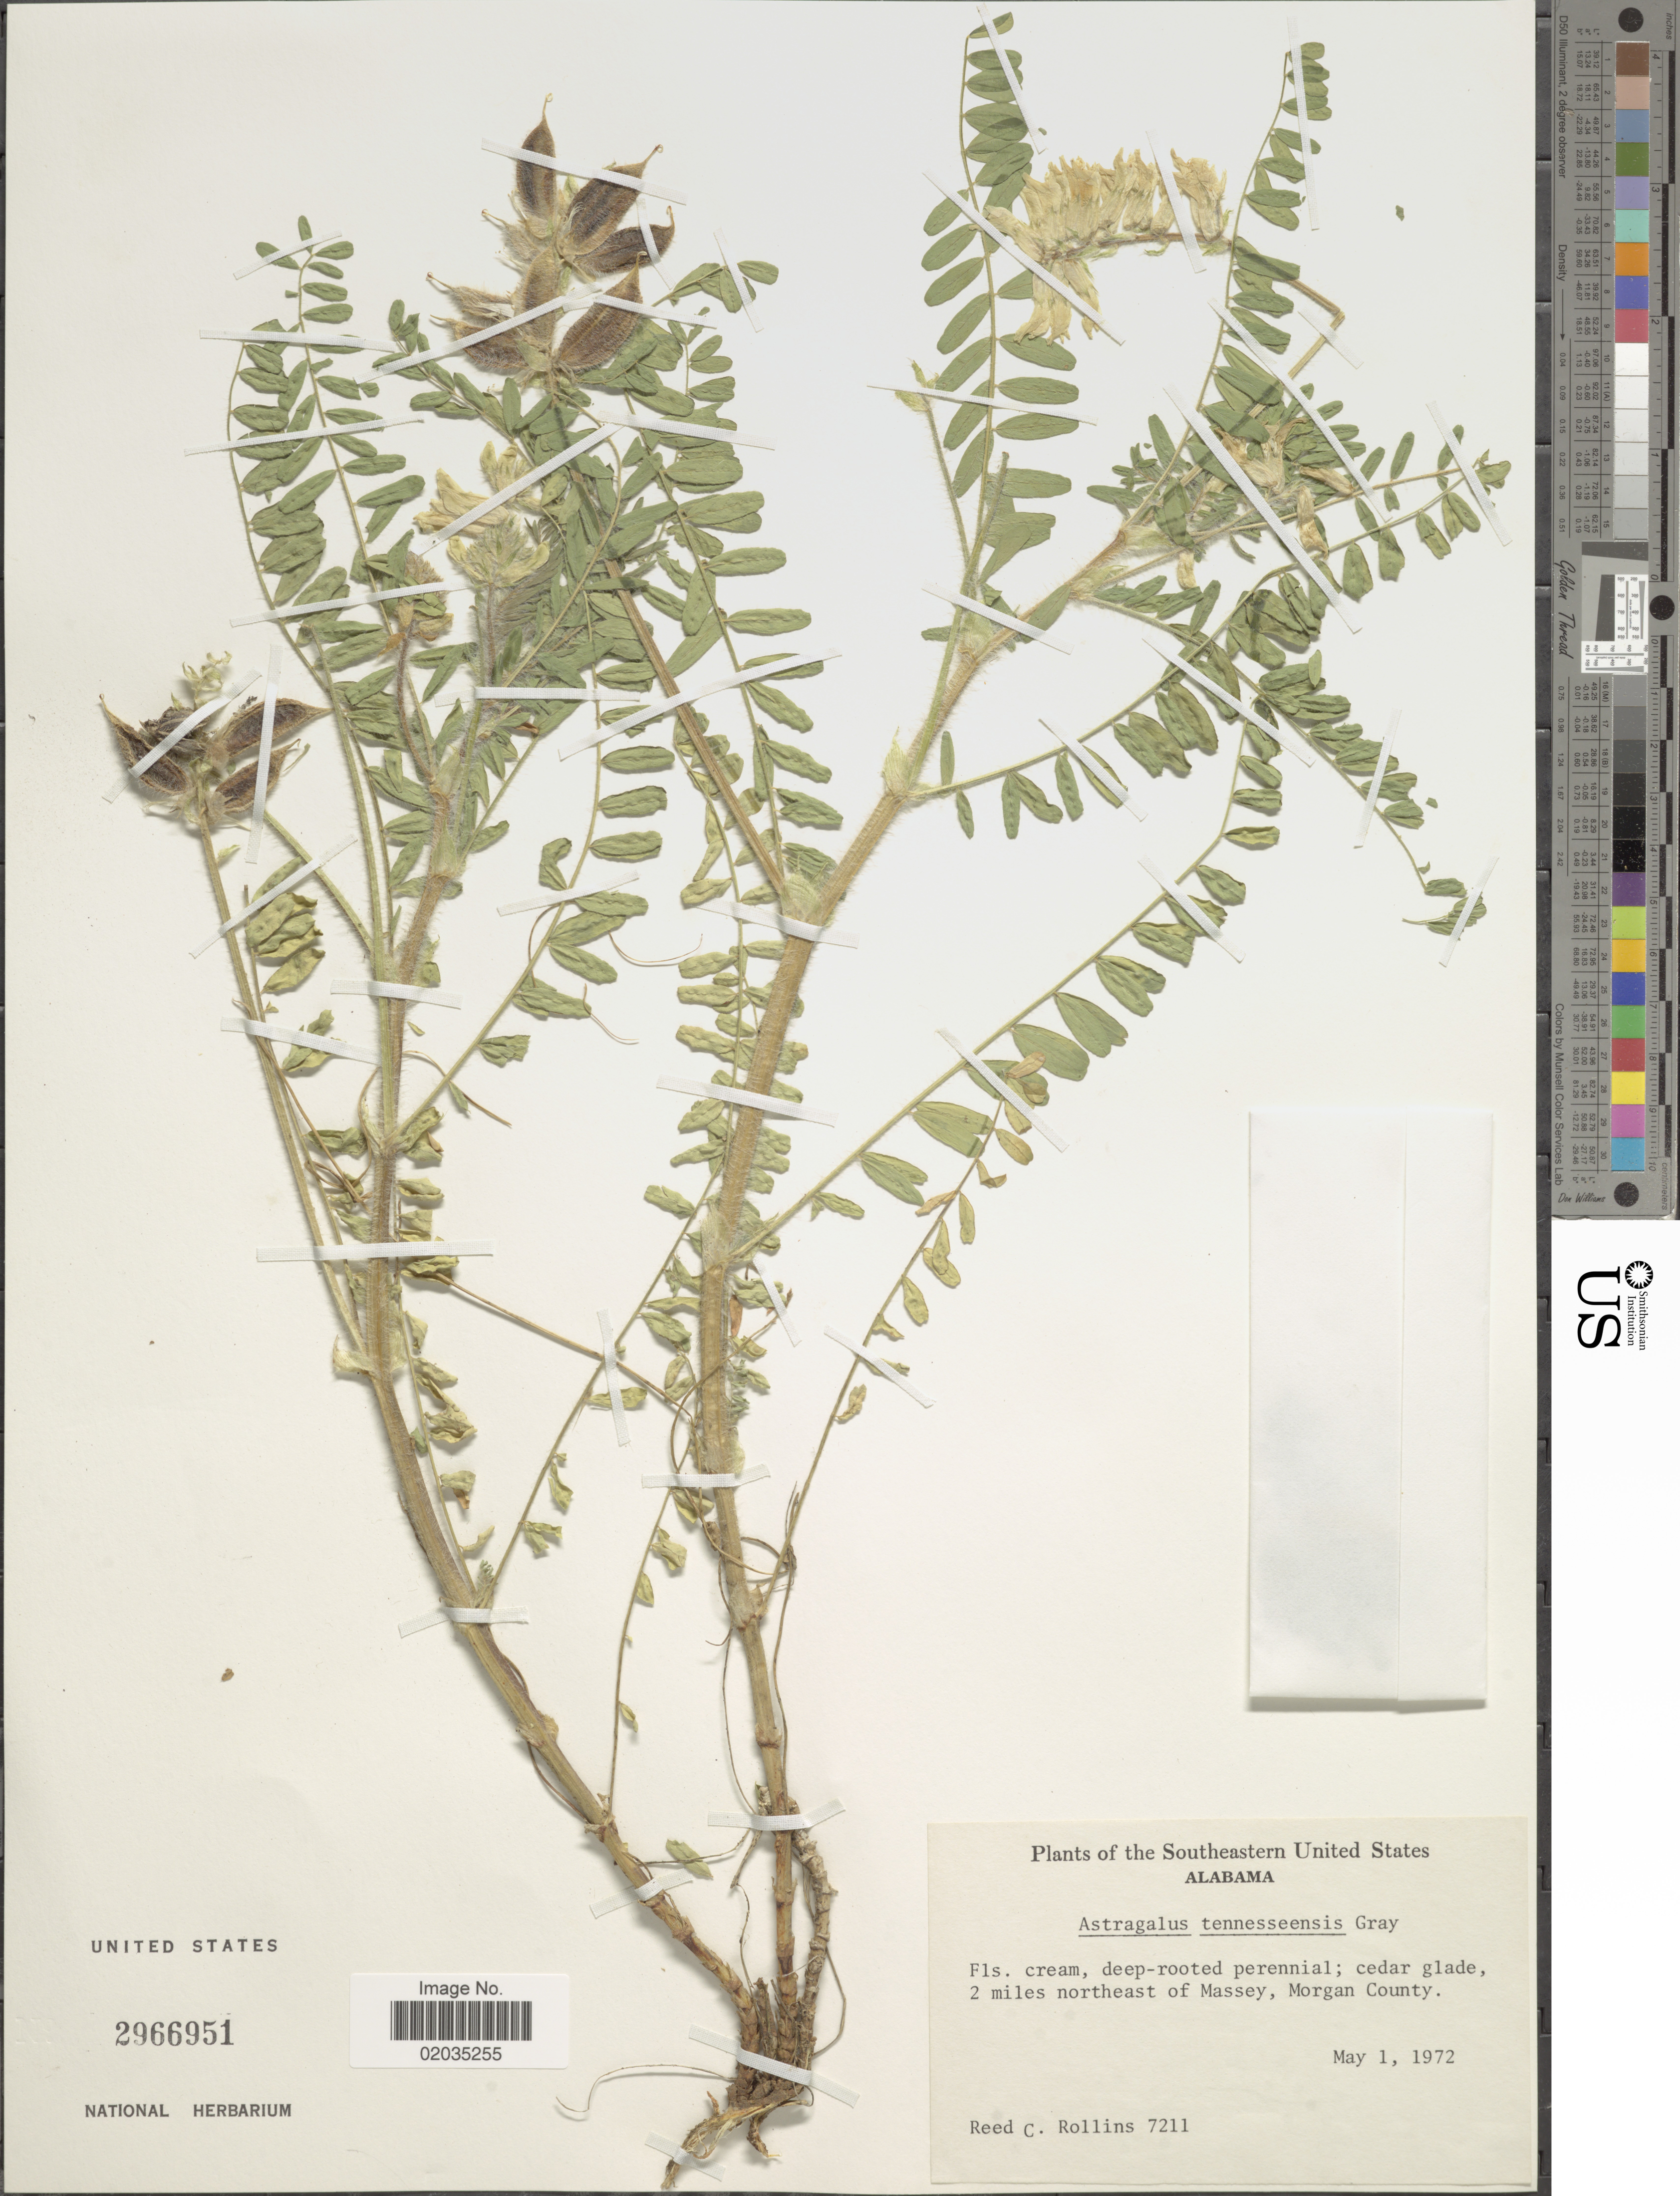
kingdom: Plantae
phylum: Tracheophyta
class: Magnoliopsida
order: Fabales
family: Fabaceae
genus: Astragalus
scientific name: Astragalus tennesseensis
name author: A. Gray ex Chapm.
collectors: R. C. Rollins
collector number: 7211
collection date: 1972-05-01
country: United States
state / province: Alabama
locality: The Southern United States, 2 miles northeast of Massey, Morgan County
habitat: cedar glade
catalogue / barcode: US 2966951